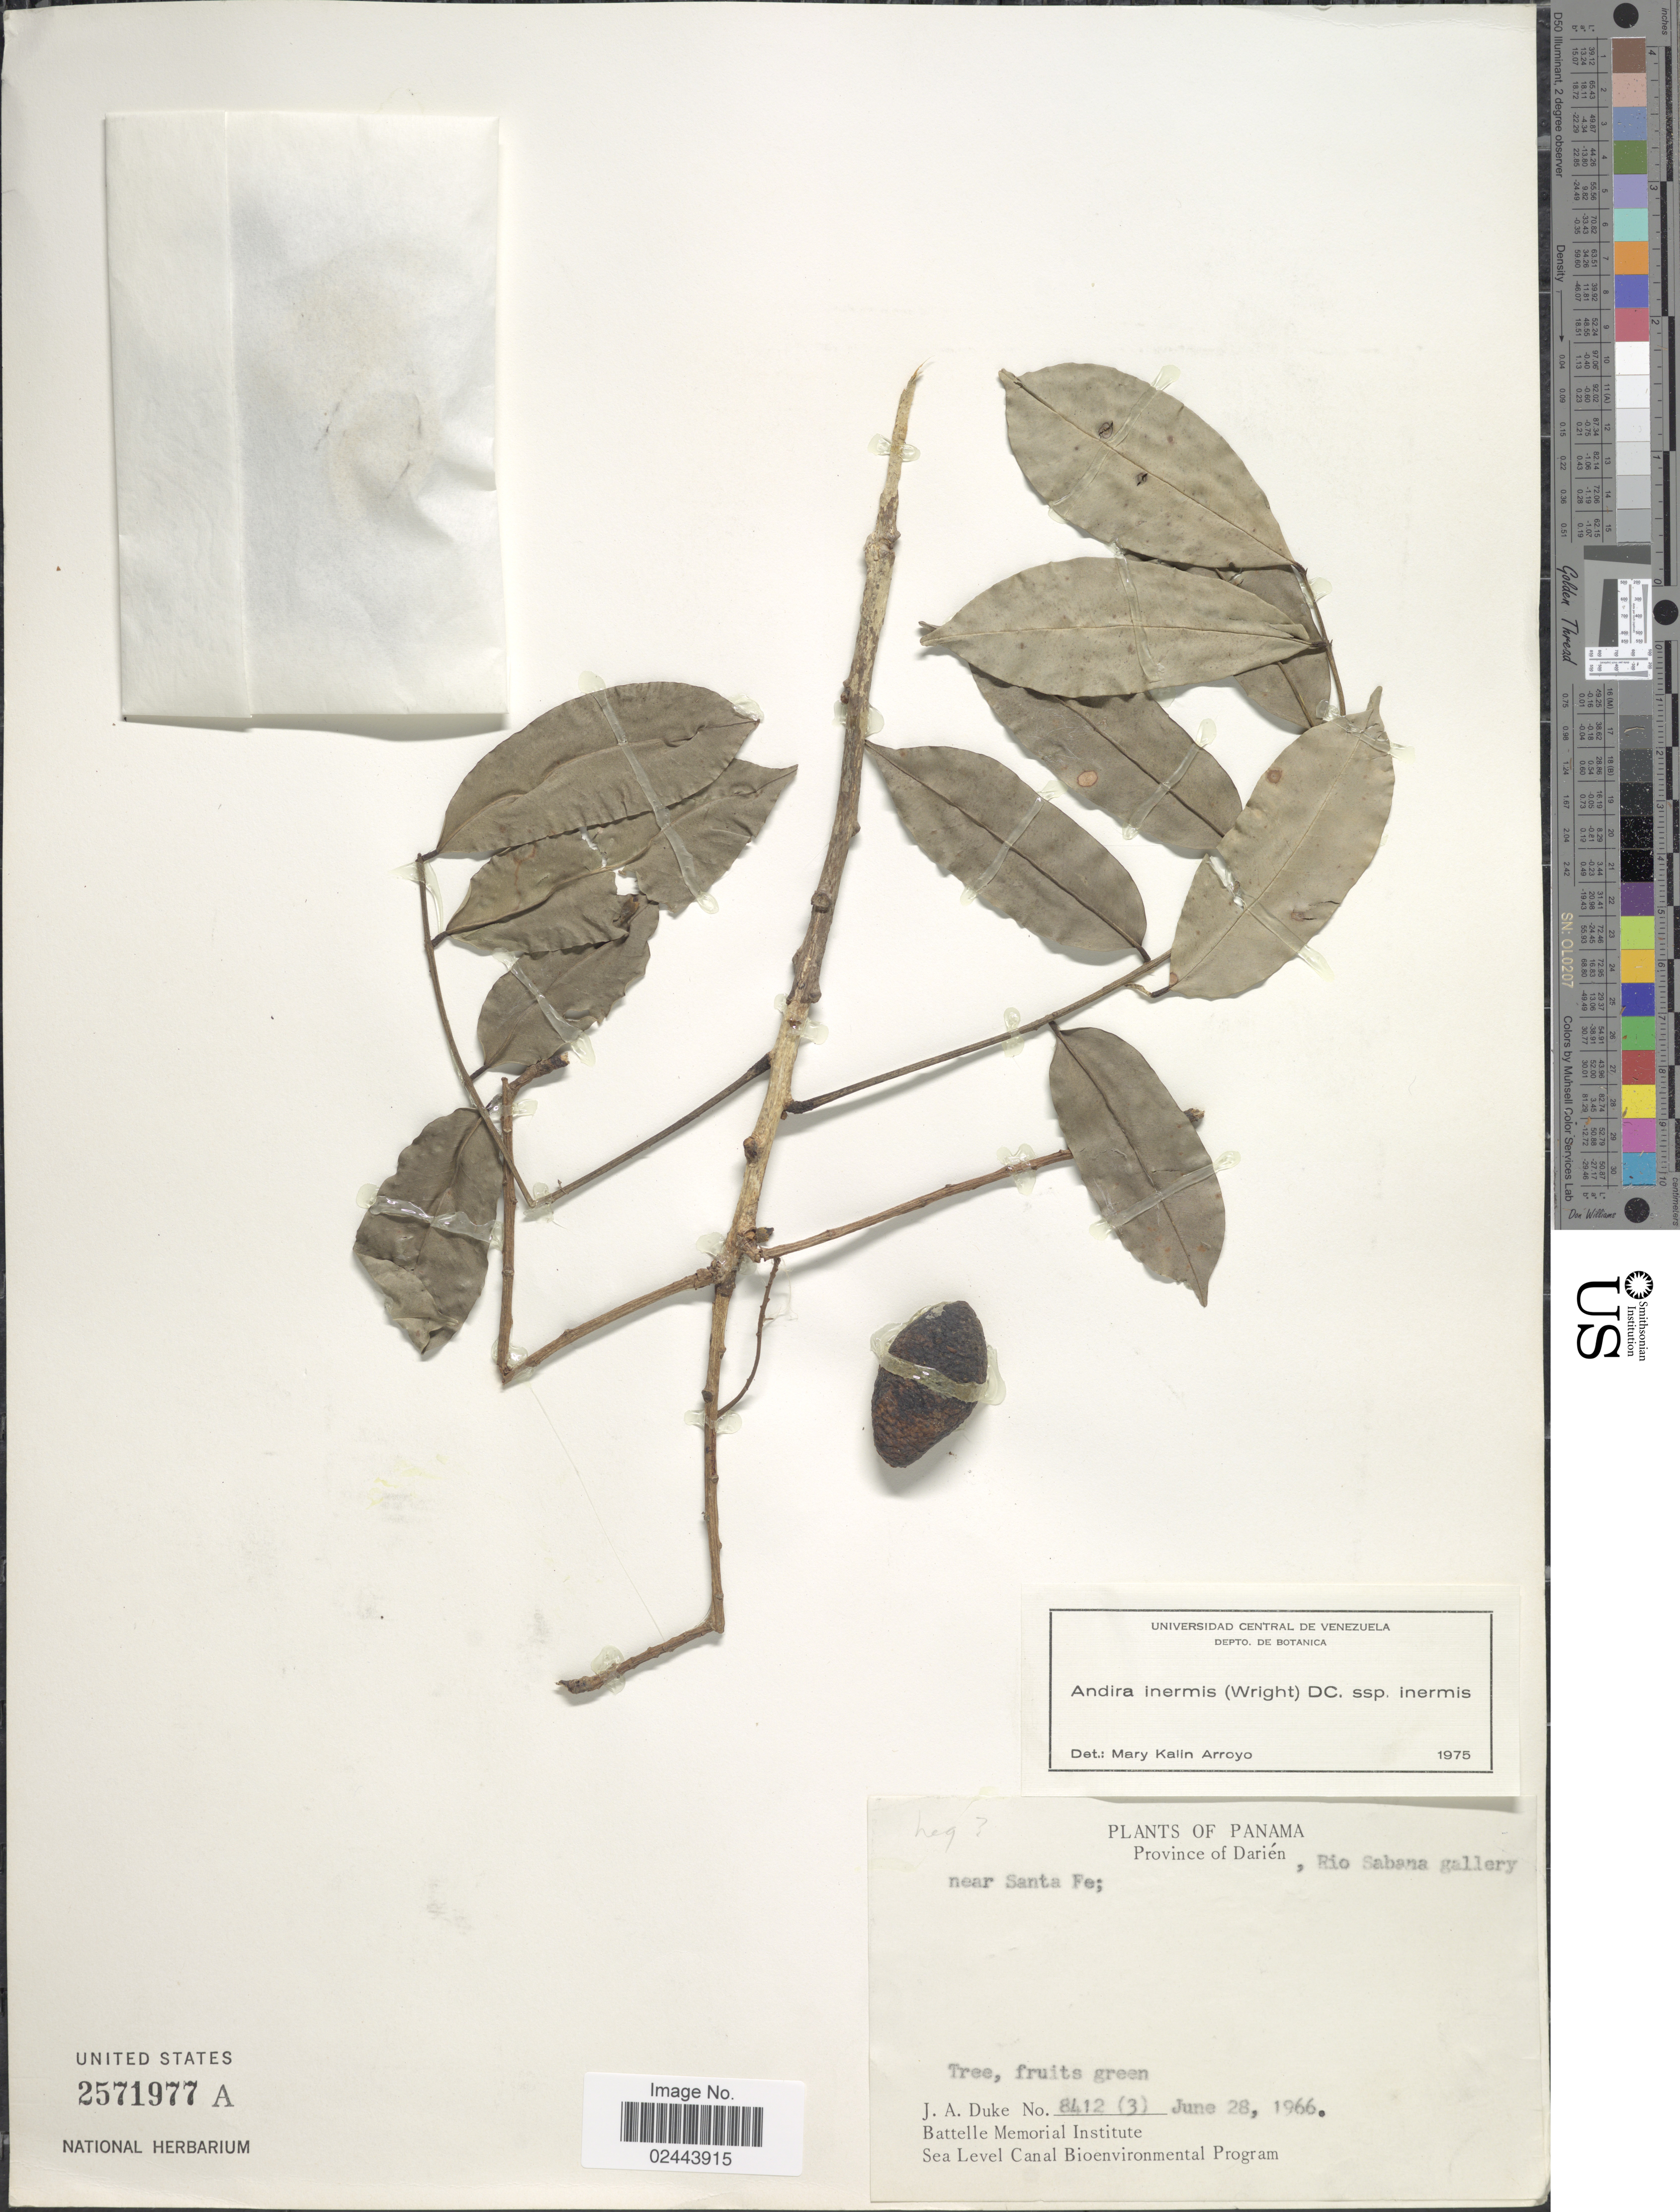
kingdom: Plantae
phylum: Tracheophyta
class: Magnoliopsida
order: Fabales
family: Fabaceae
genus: Andira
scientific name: Andira inermis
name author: (W. Wright) Kunth ex DC.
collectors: J. A. Duke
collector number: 8412 (3)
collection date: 1966-06-28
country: Panama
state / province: Darién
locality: Province of Darién, Rio Sabana gallery near Santa Fe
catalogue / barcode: US 2571977A